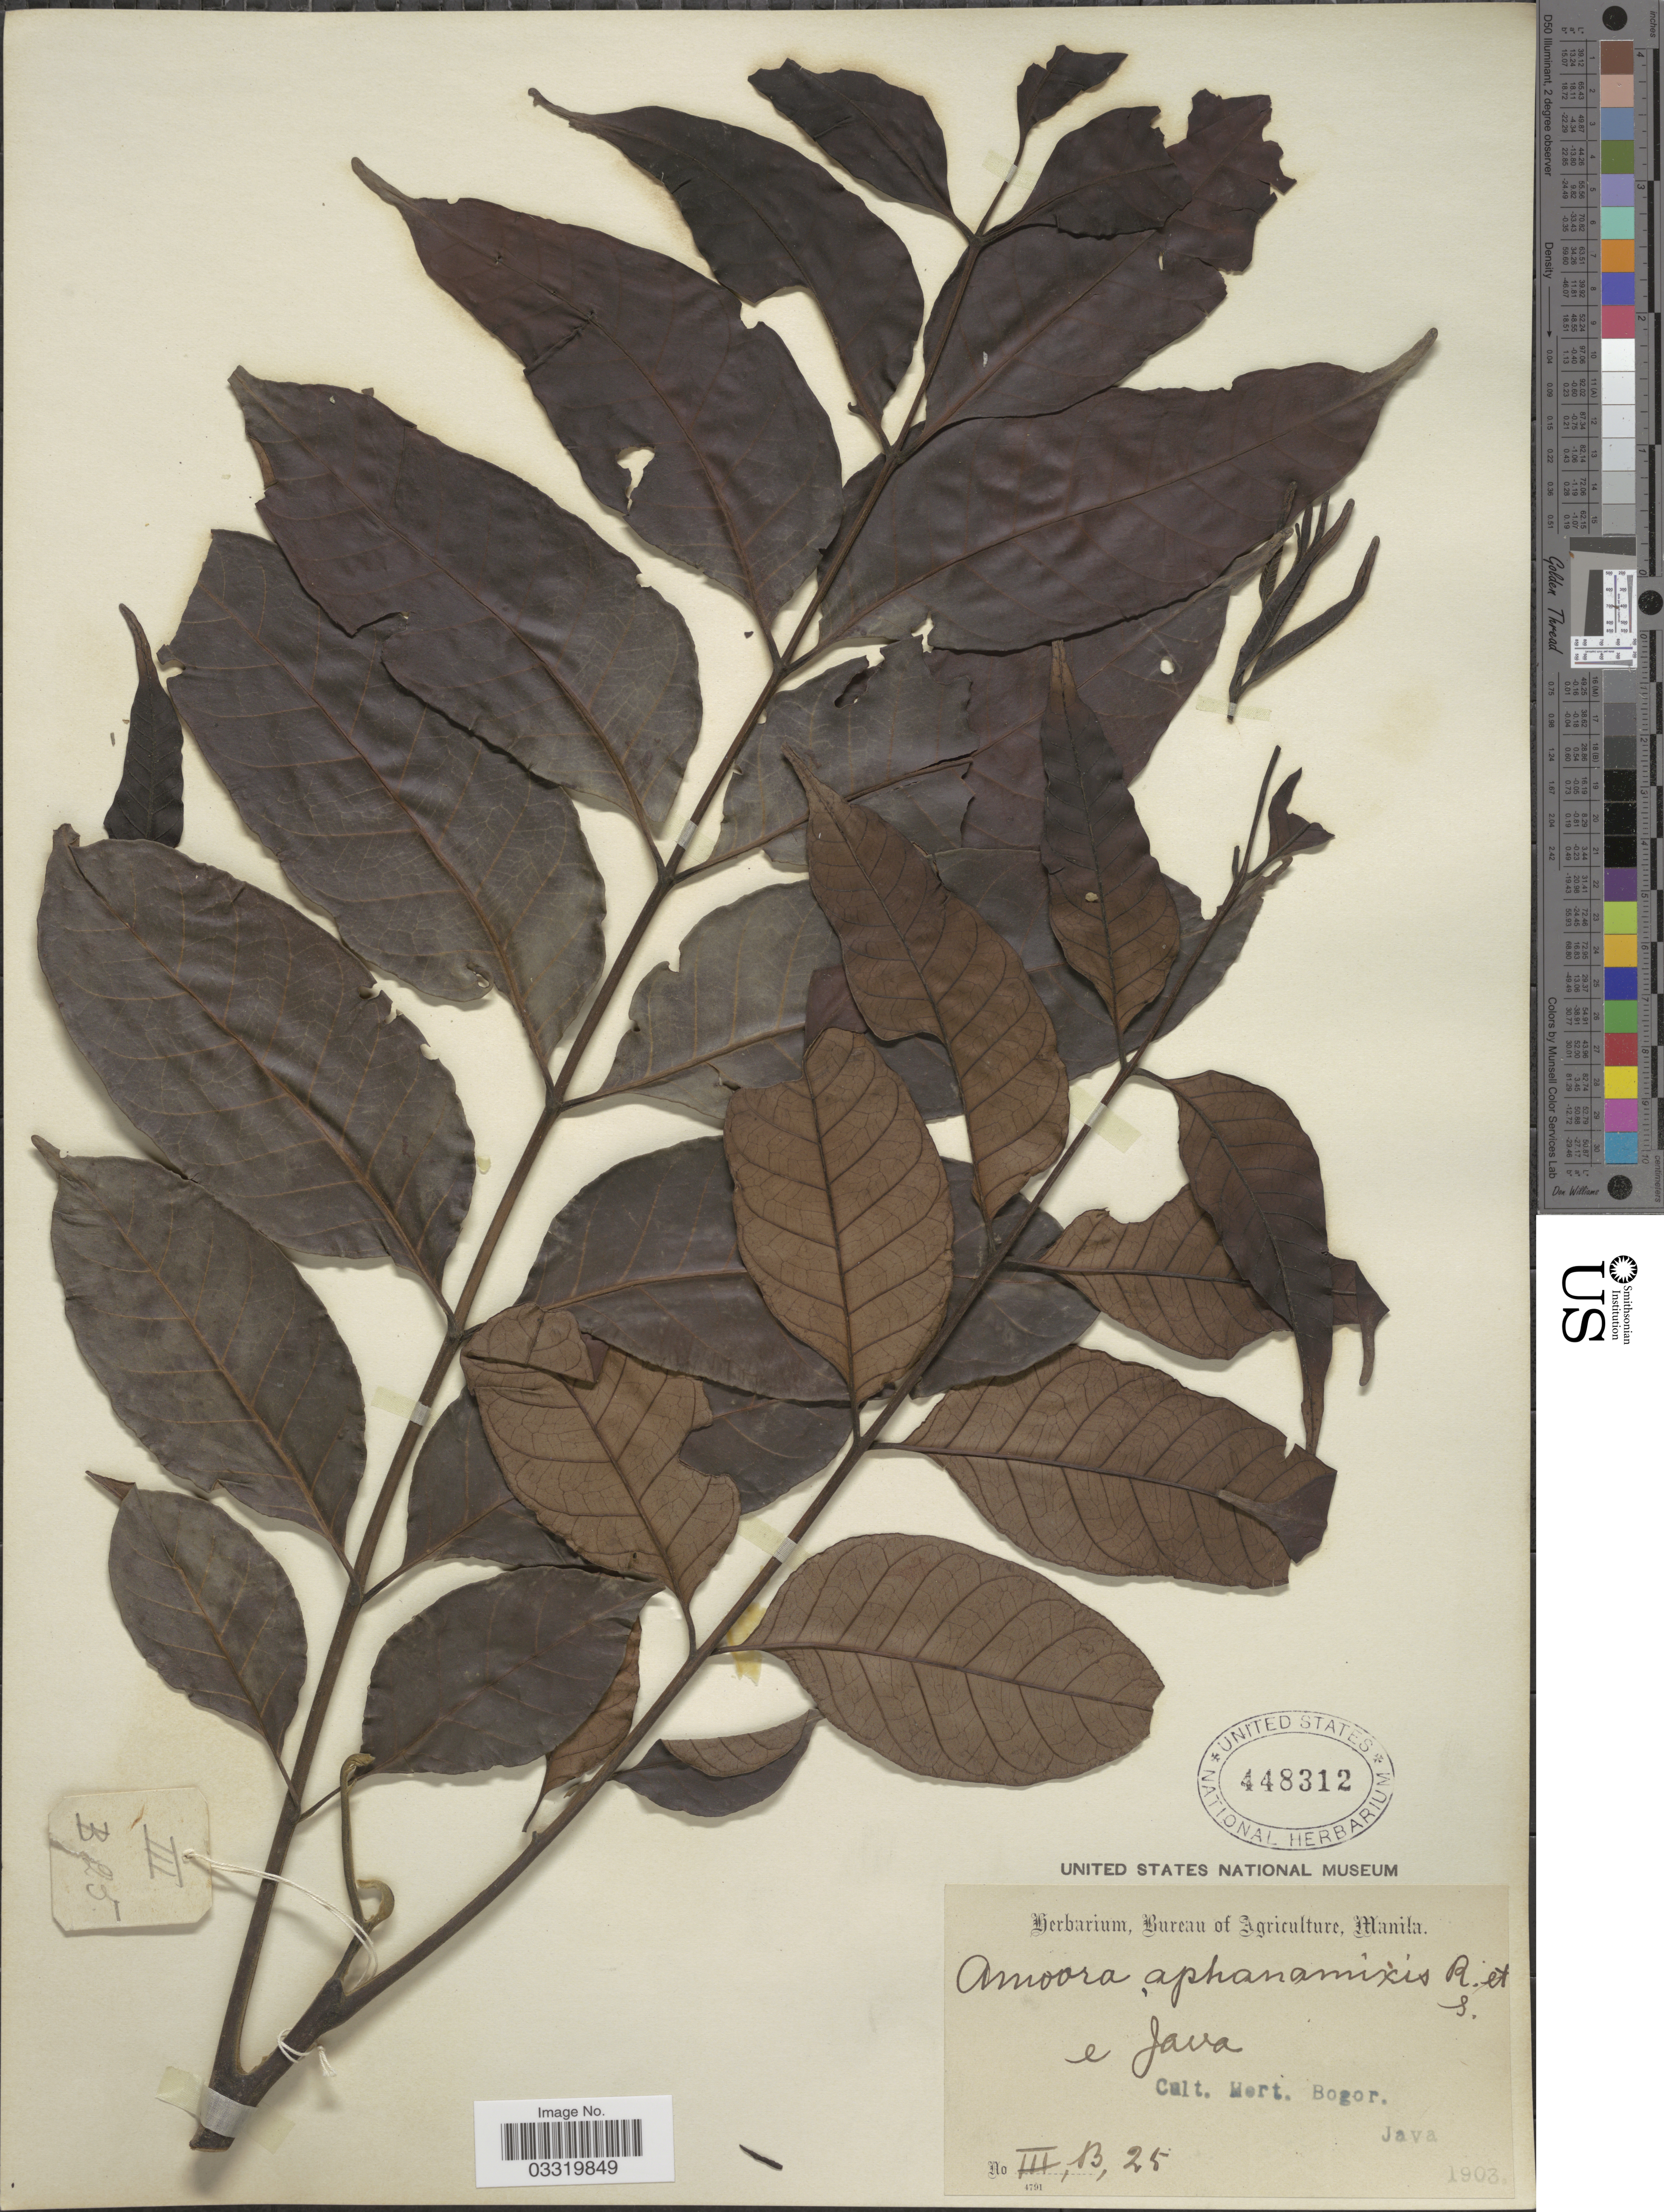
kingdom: Plantae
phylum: Tracheophyta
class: Magnoliopsida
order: Sapindales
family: Meliaceae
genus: Aphanamixis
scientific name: Aphanamixis polystachya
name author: (Wall.) R. Parker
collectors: Ex herb. Bureau of Agriculture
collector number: IIIB25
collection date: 1903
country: Indonesia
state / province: Java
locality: Cult. Hort. Bogor.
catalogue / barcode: US 448312